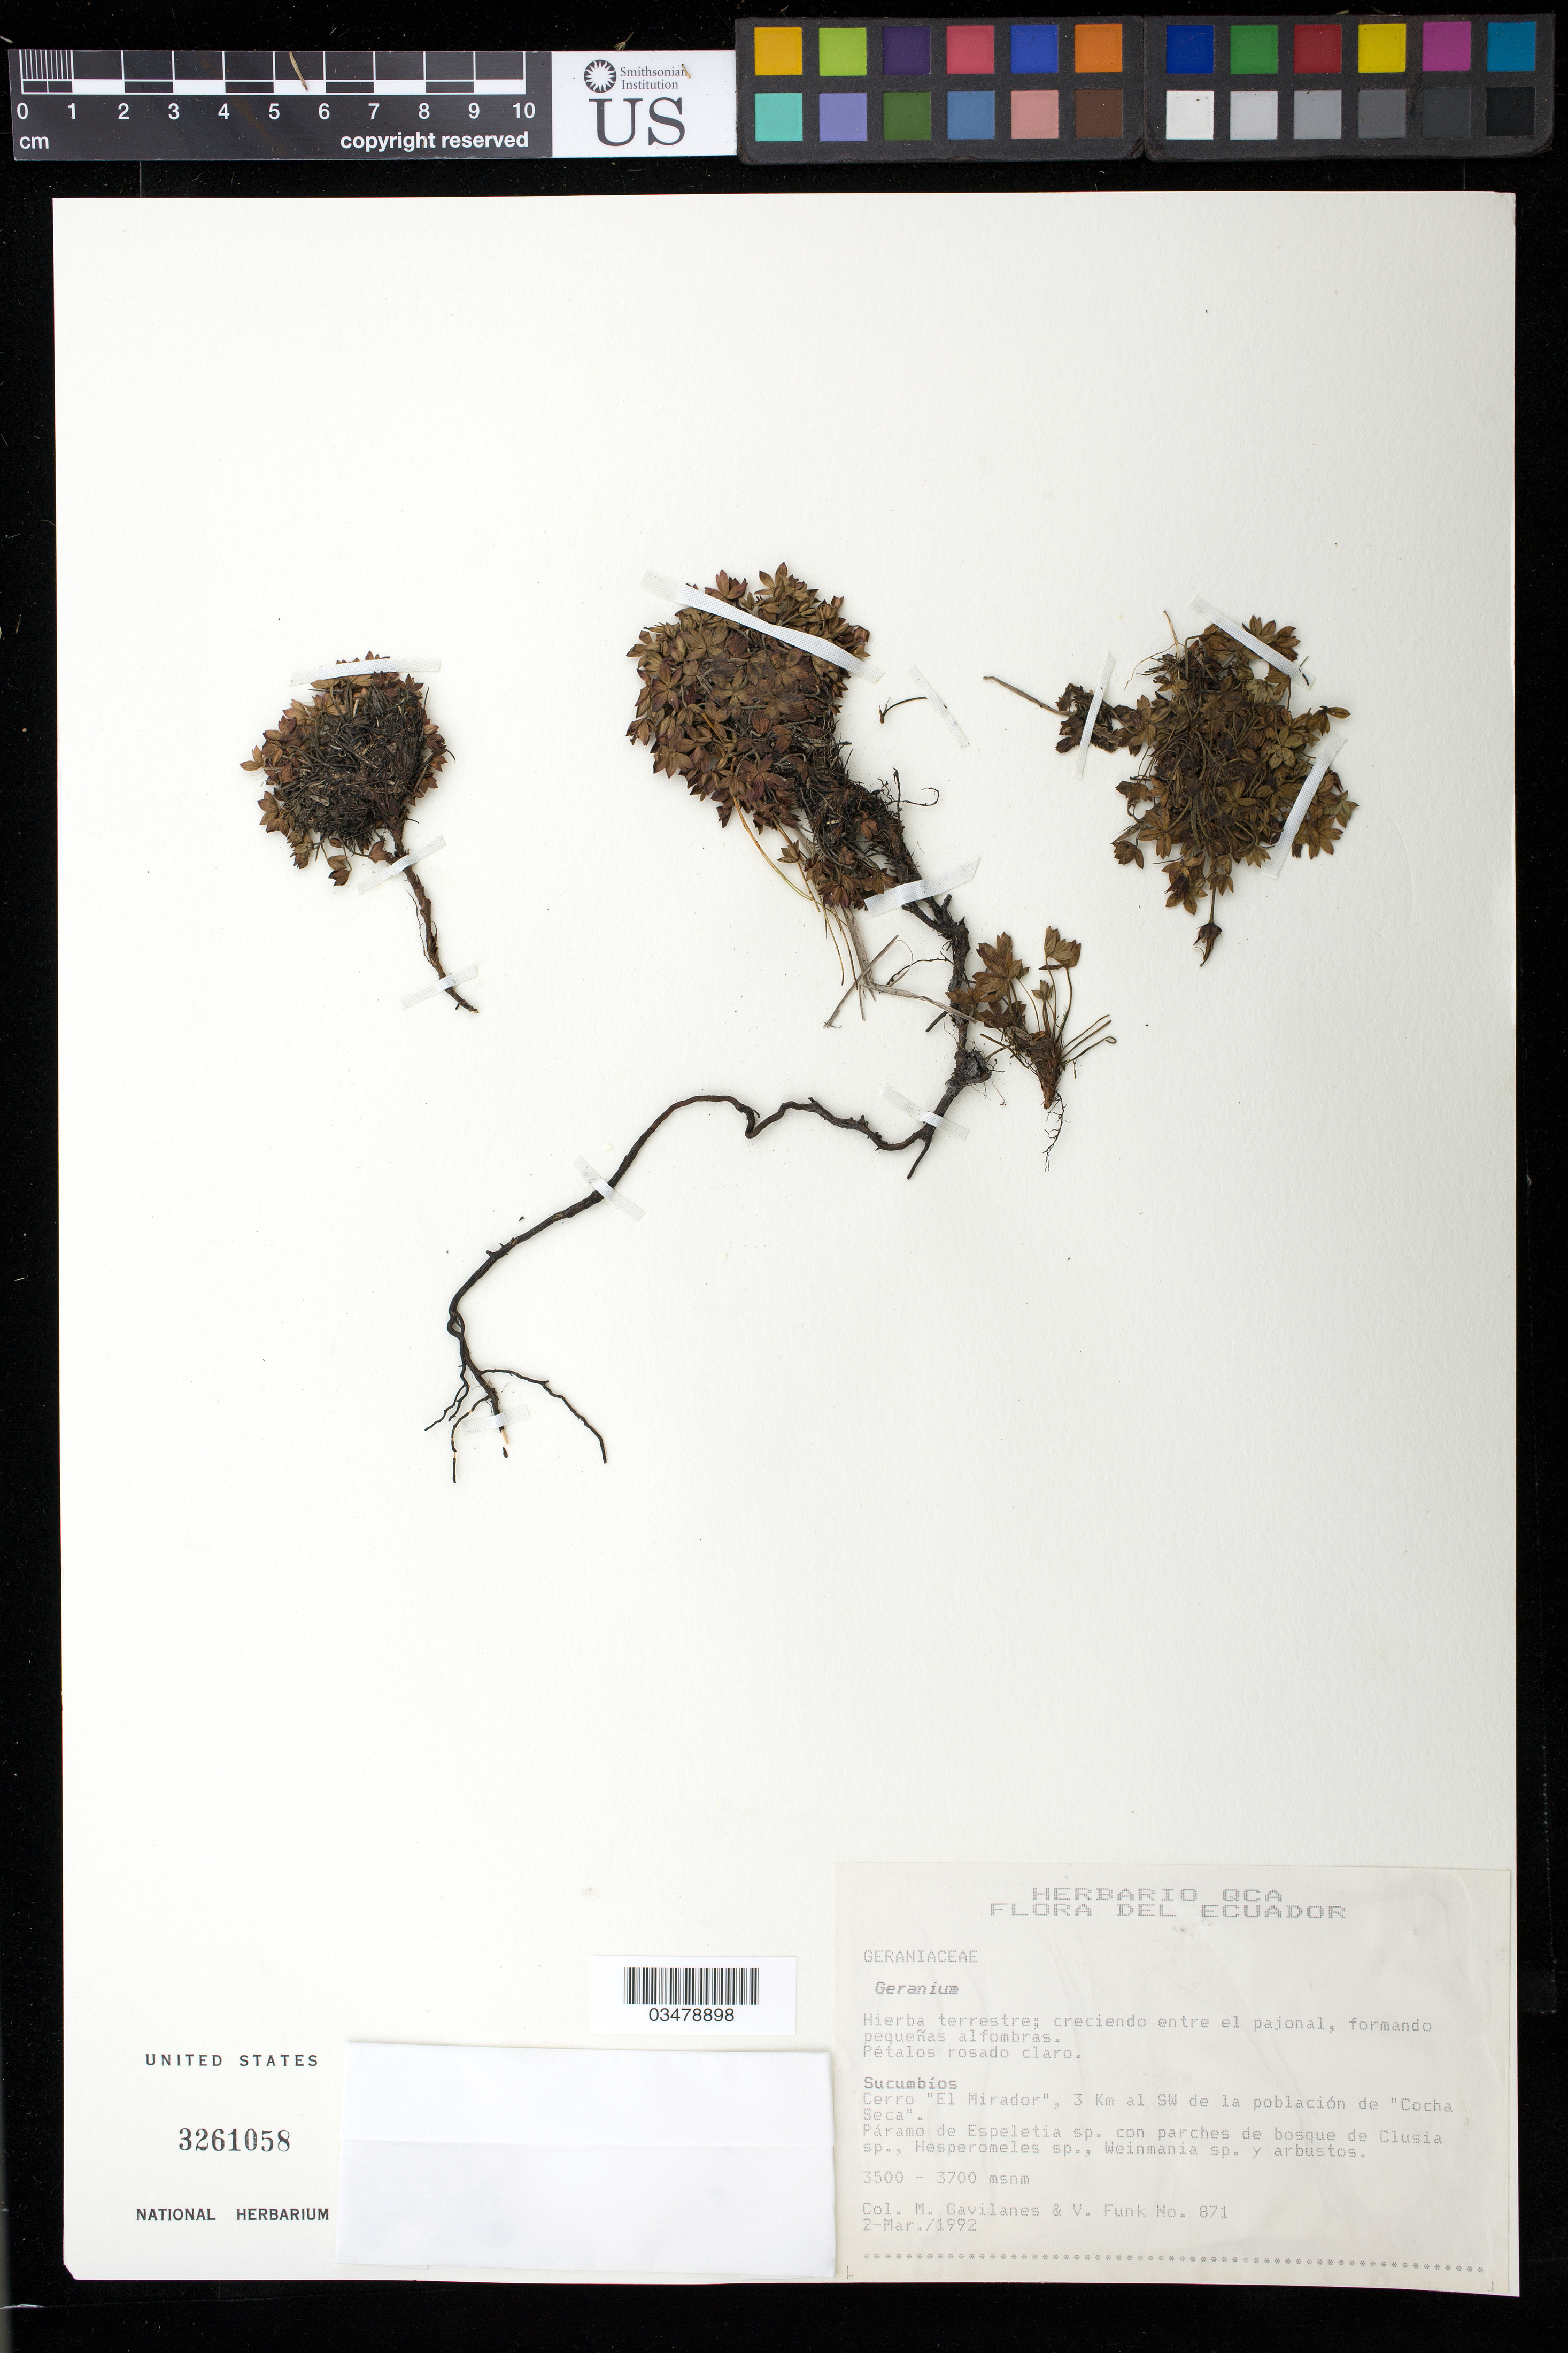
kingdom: Plantae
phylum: Tracheophyta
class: Magnoliopsida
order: Geraniales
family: Geraniaceae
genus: Geranium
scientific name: Geranium sp.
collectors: M. Gavilanes & V. Funk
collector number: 871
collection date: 1992-03-02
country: Ecuador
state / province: Sucumbíos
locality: Cerro "El Mirador", 3 Km al SW de la población de "Cocha Seca"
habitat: Paramo de Espeletia sp con parches de bosque de Clusia, Hesperomeles, Weinmania y arbustos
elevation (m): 3500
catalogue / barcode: US 3261058